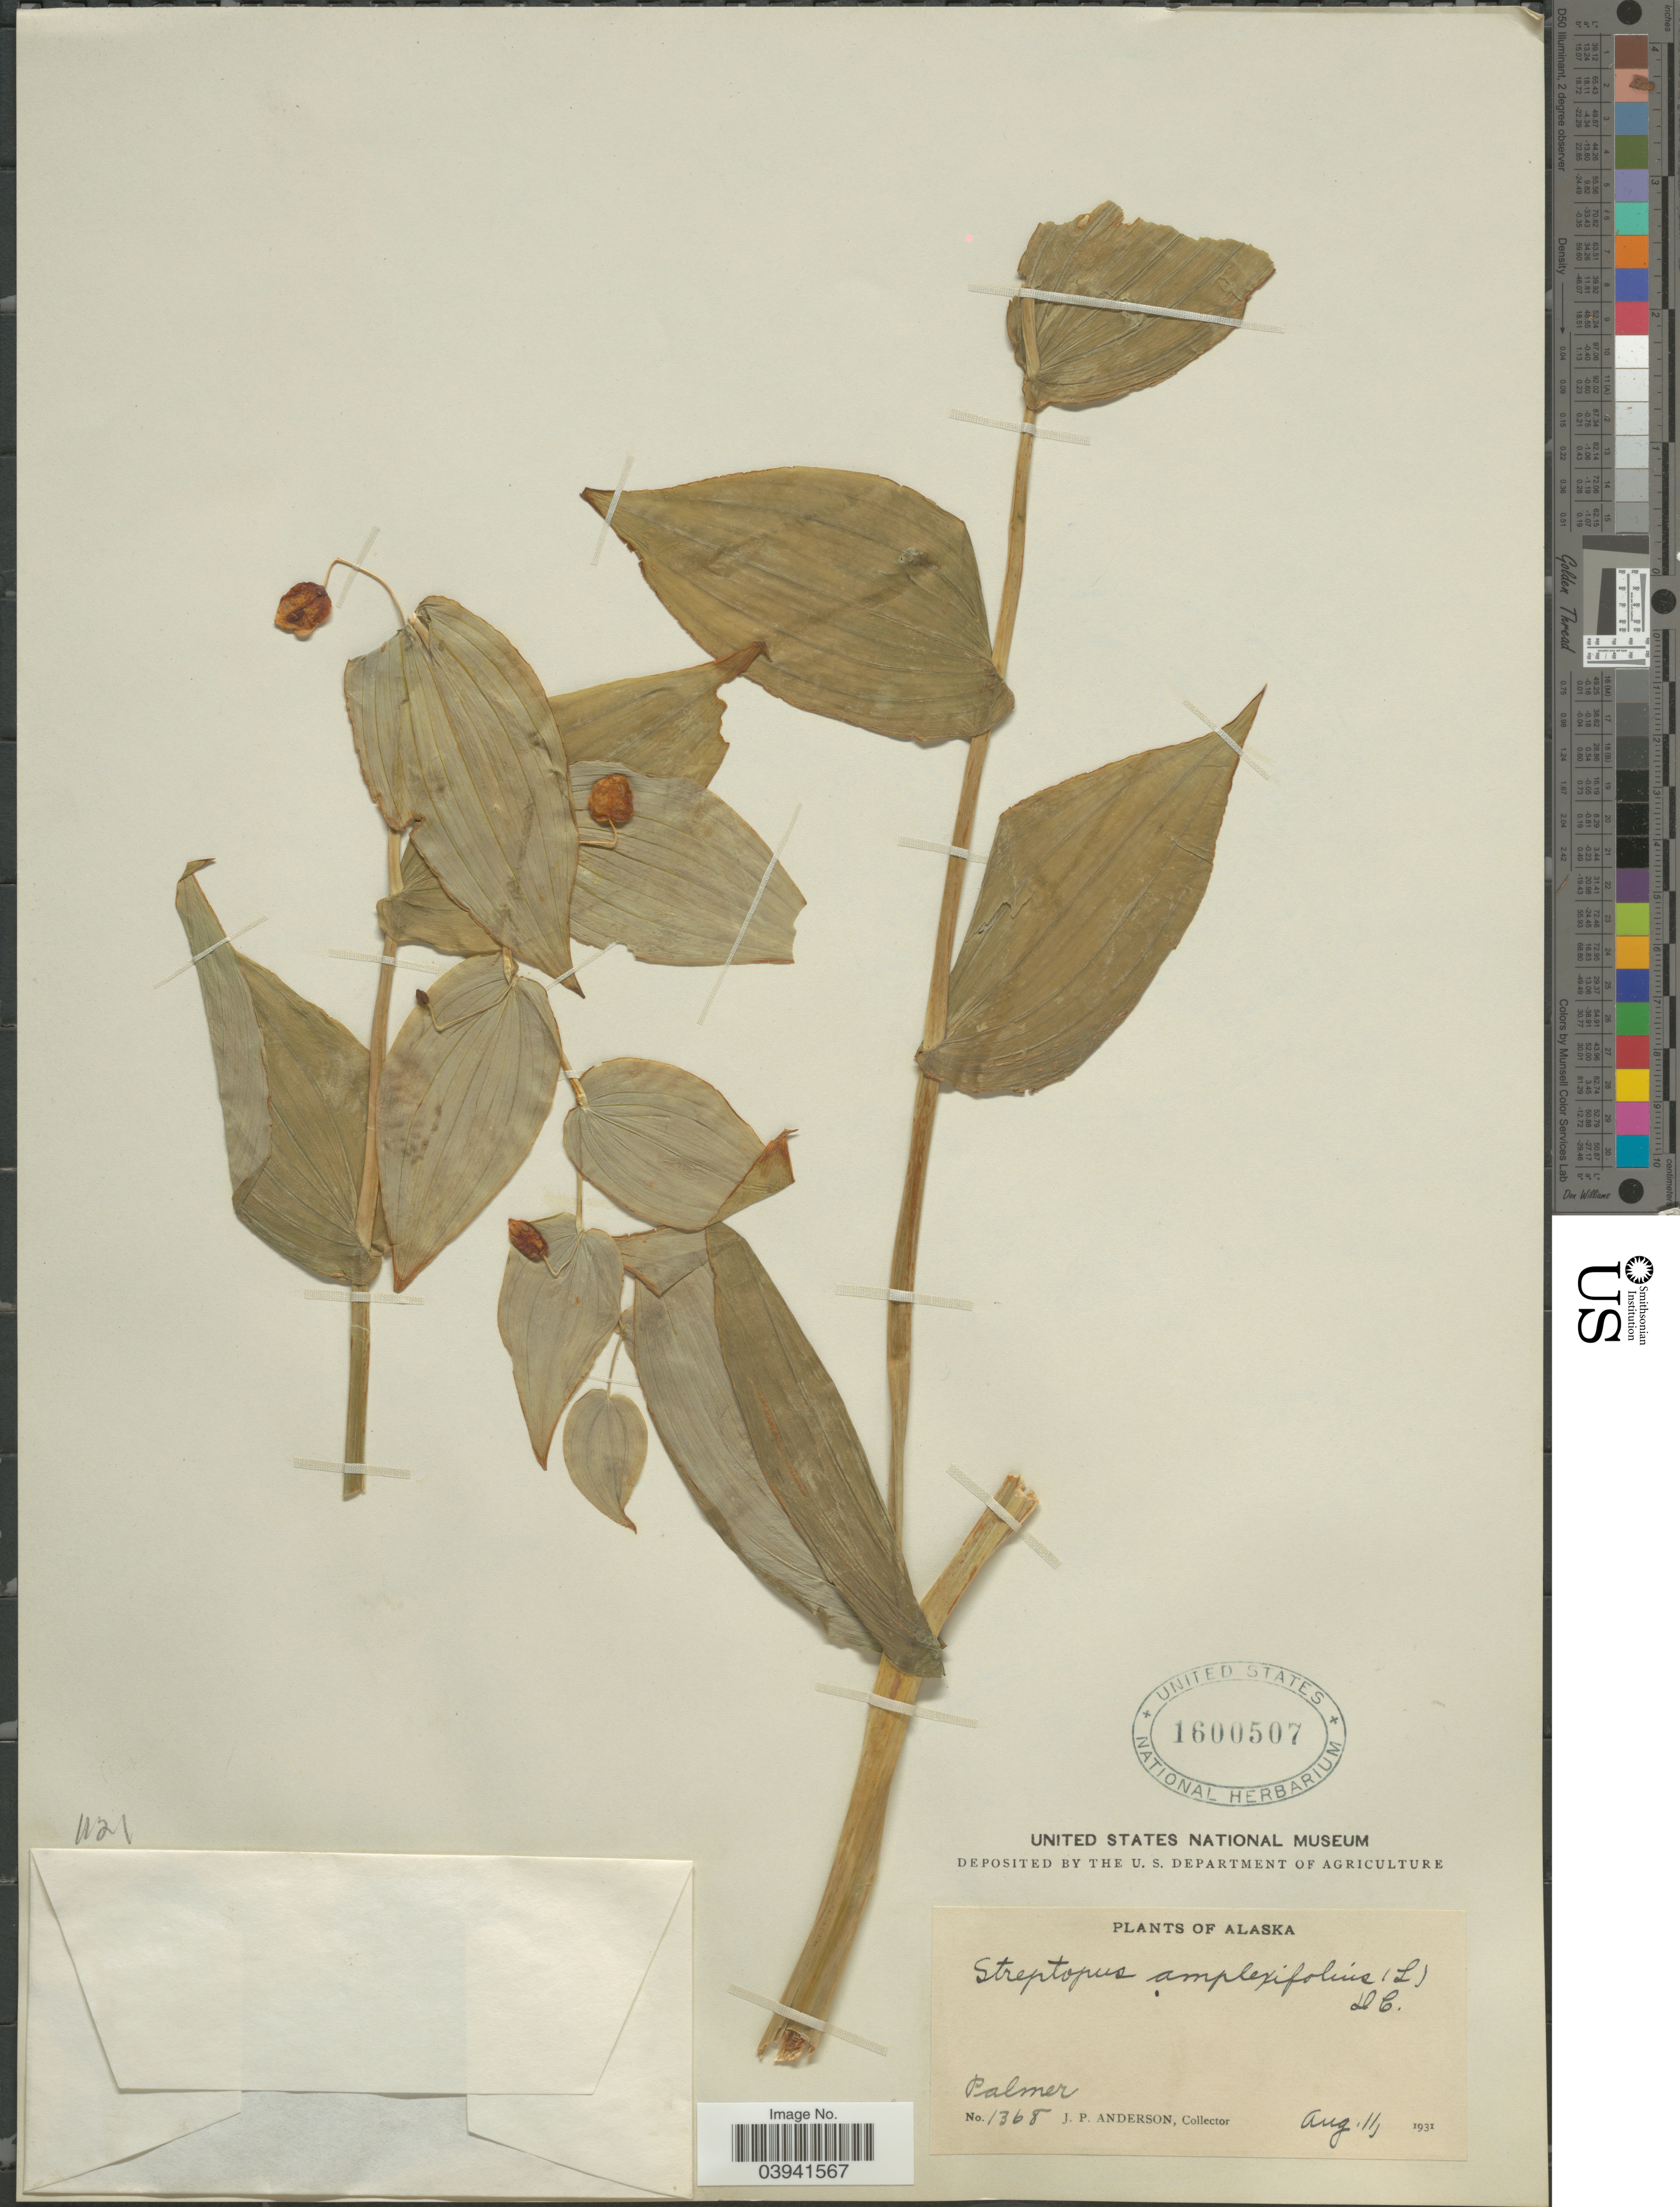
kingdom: Plantae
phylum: Tracheophyta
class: Liliopsida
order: Liliales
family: Liliaceae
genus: Streptopus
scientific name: Streptopus amplexifolius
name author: (L.) DC.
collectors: J. P. Anderson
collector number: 1368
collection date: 1931-08-11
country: United States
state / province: Alaska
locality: Palmer.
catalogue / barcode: US 1600507